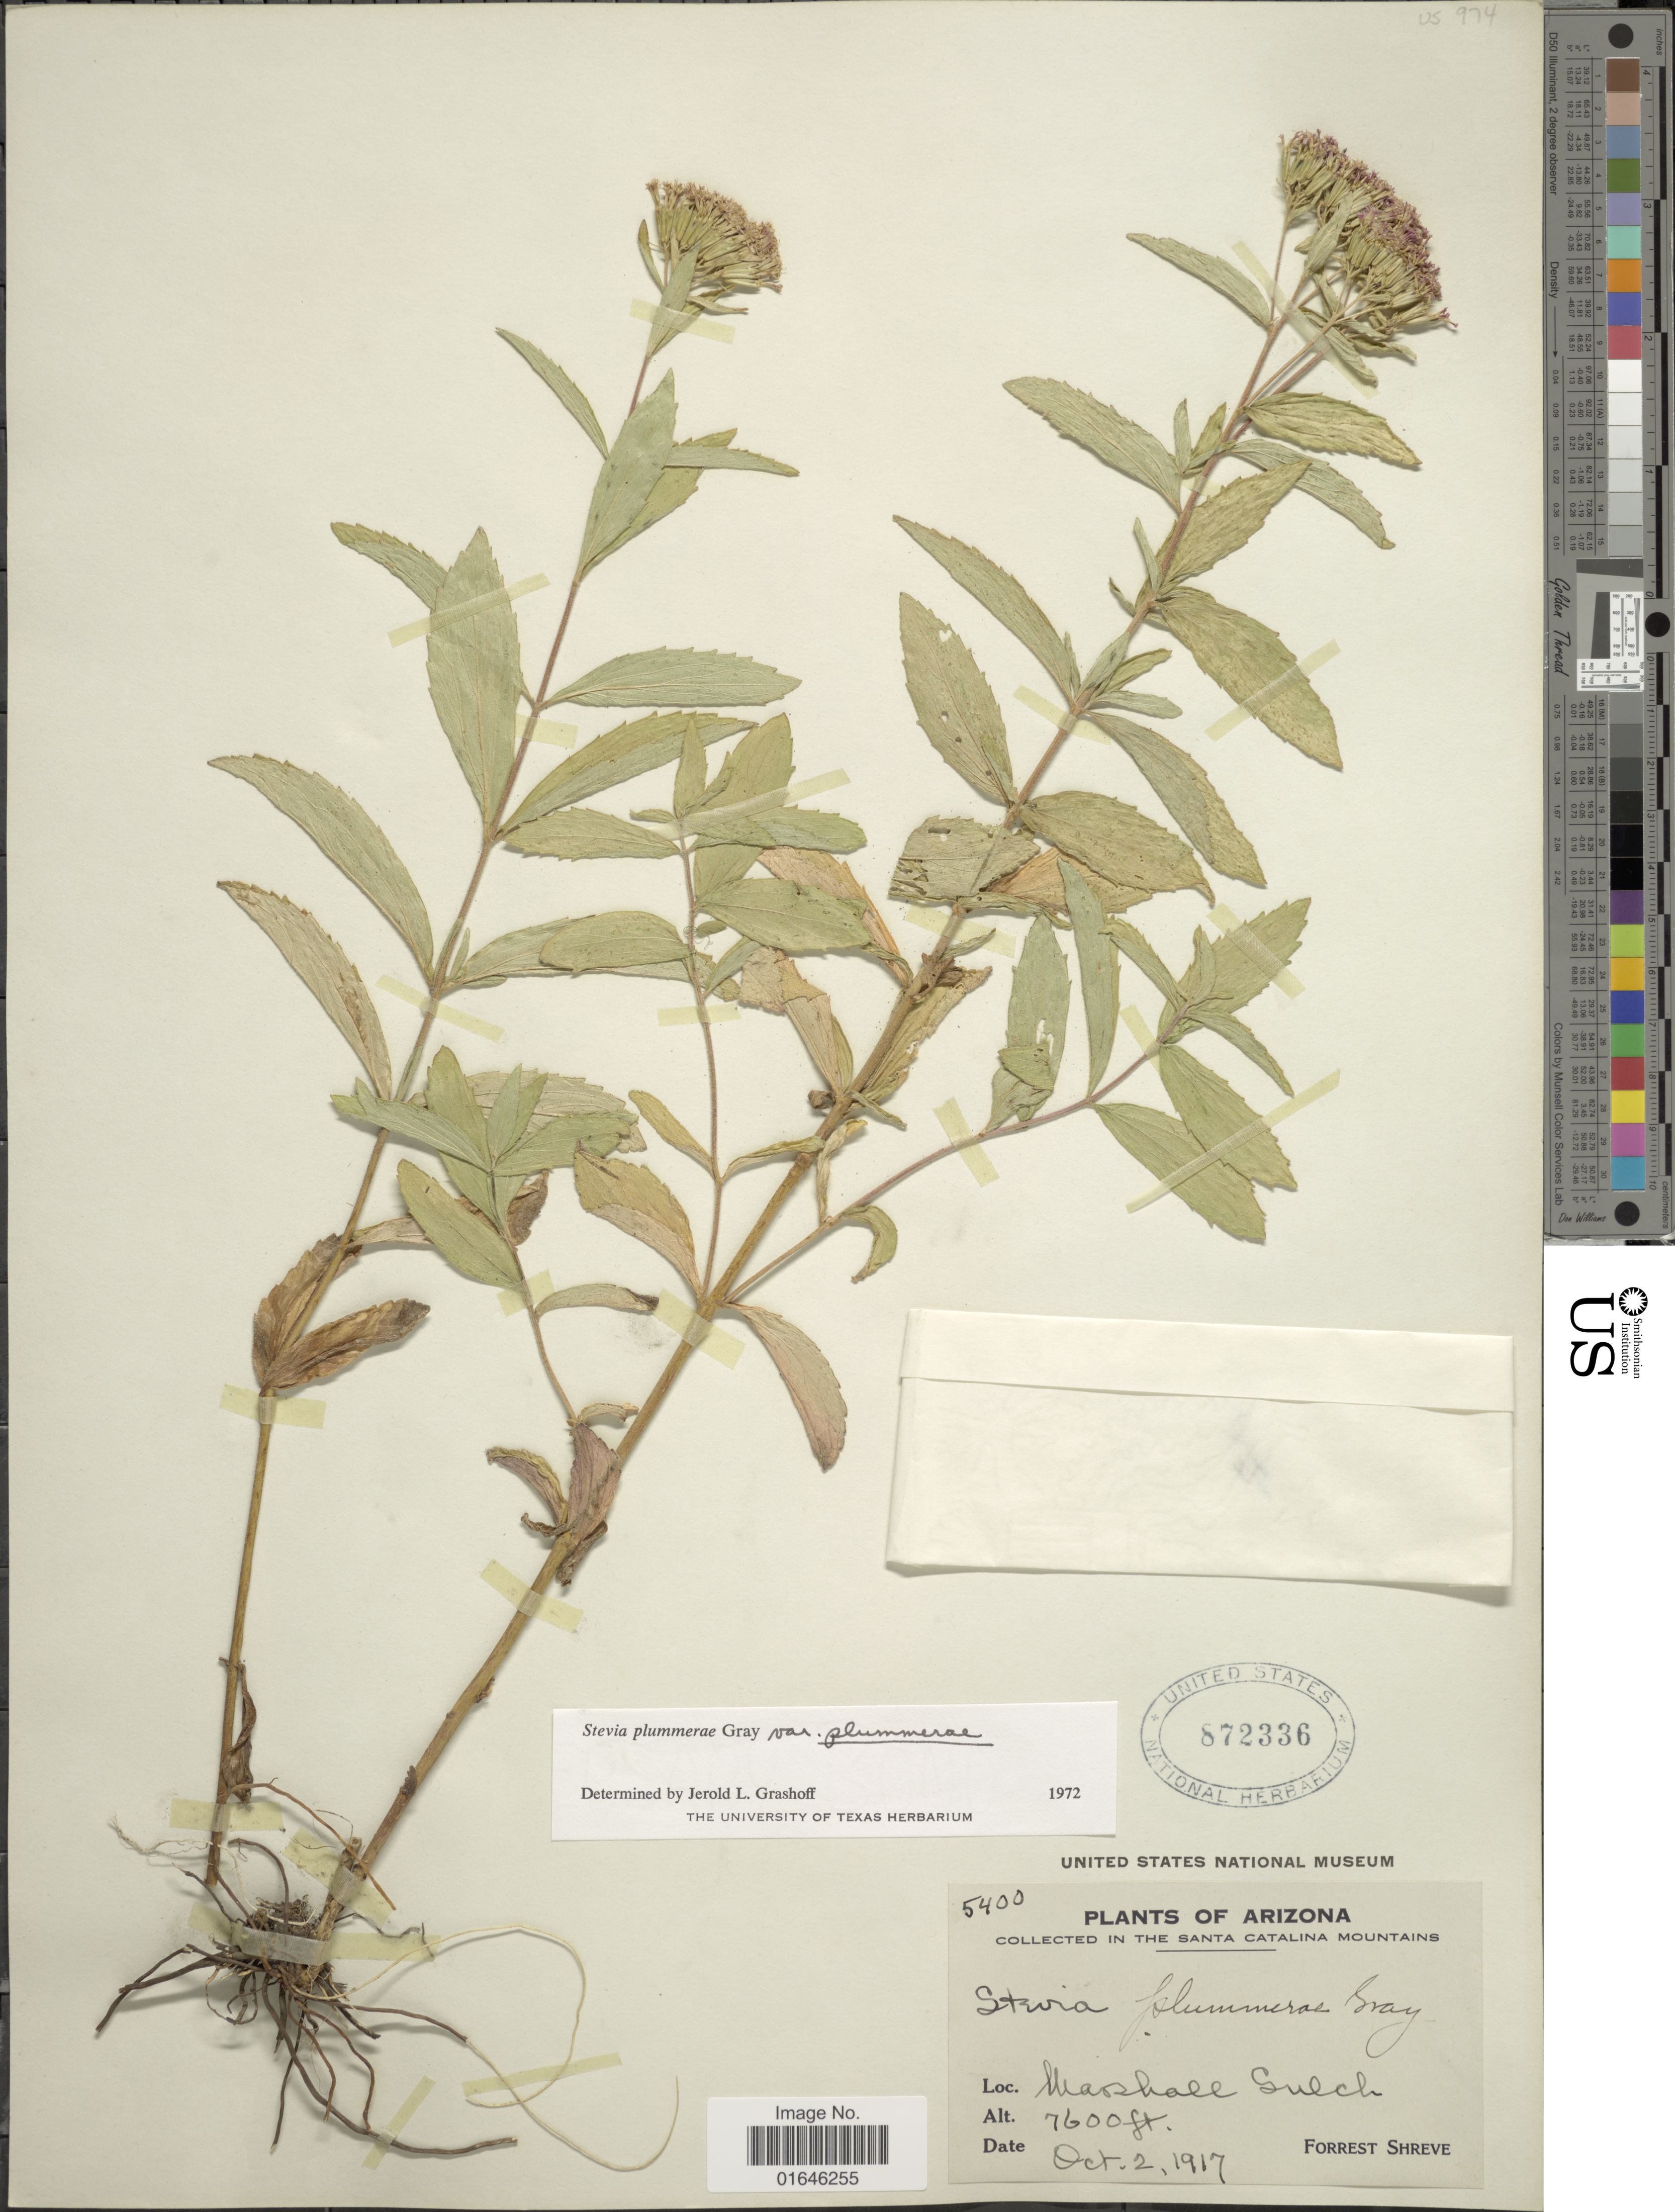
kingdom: Plantae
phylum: Tracheophyta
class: Magnoliopsida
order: Asterales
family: Asteraceae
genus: Stevia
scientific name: Stevia plummerae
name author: A. Gray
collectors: F. Shreve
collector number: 5400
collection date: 1917-10-02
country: United States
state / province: Arizona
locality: In the Santa Catalina Mountains, Marshall Gulch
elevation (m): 2316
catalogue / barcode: US 872336